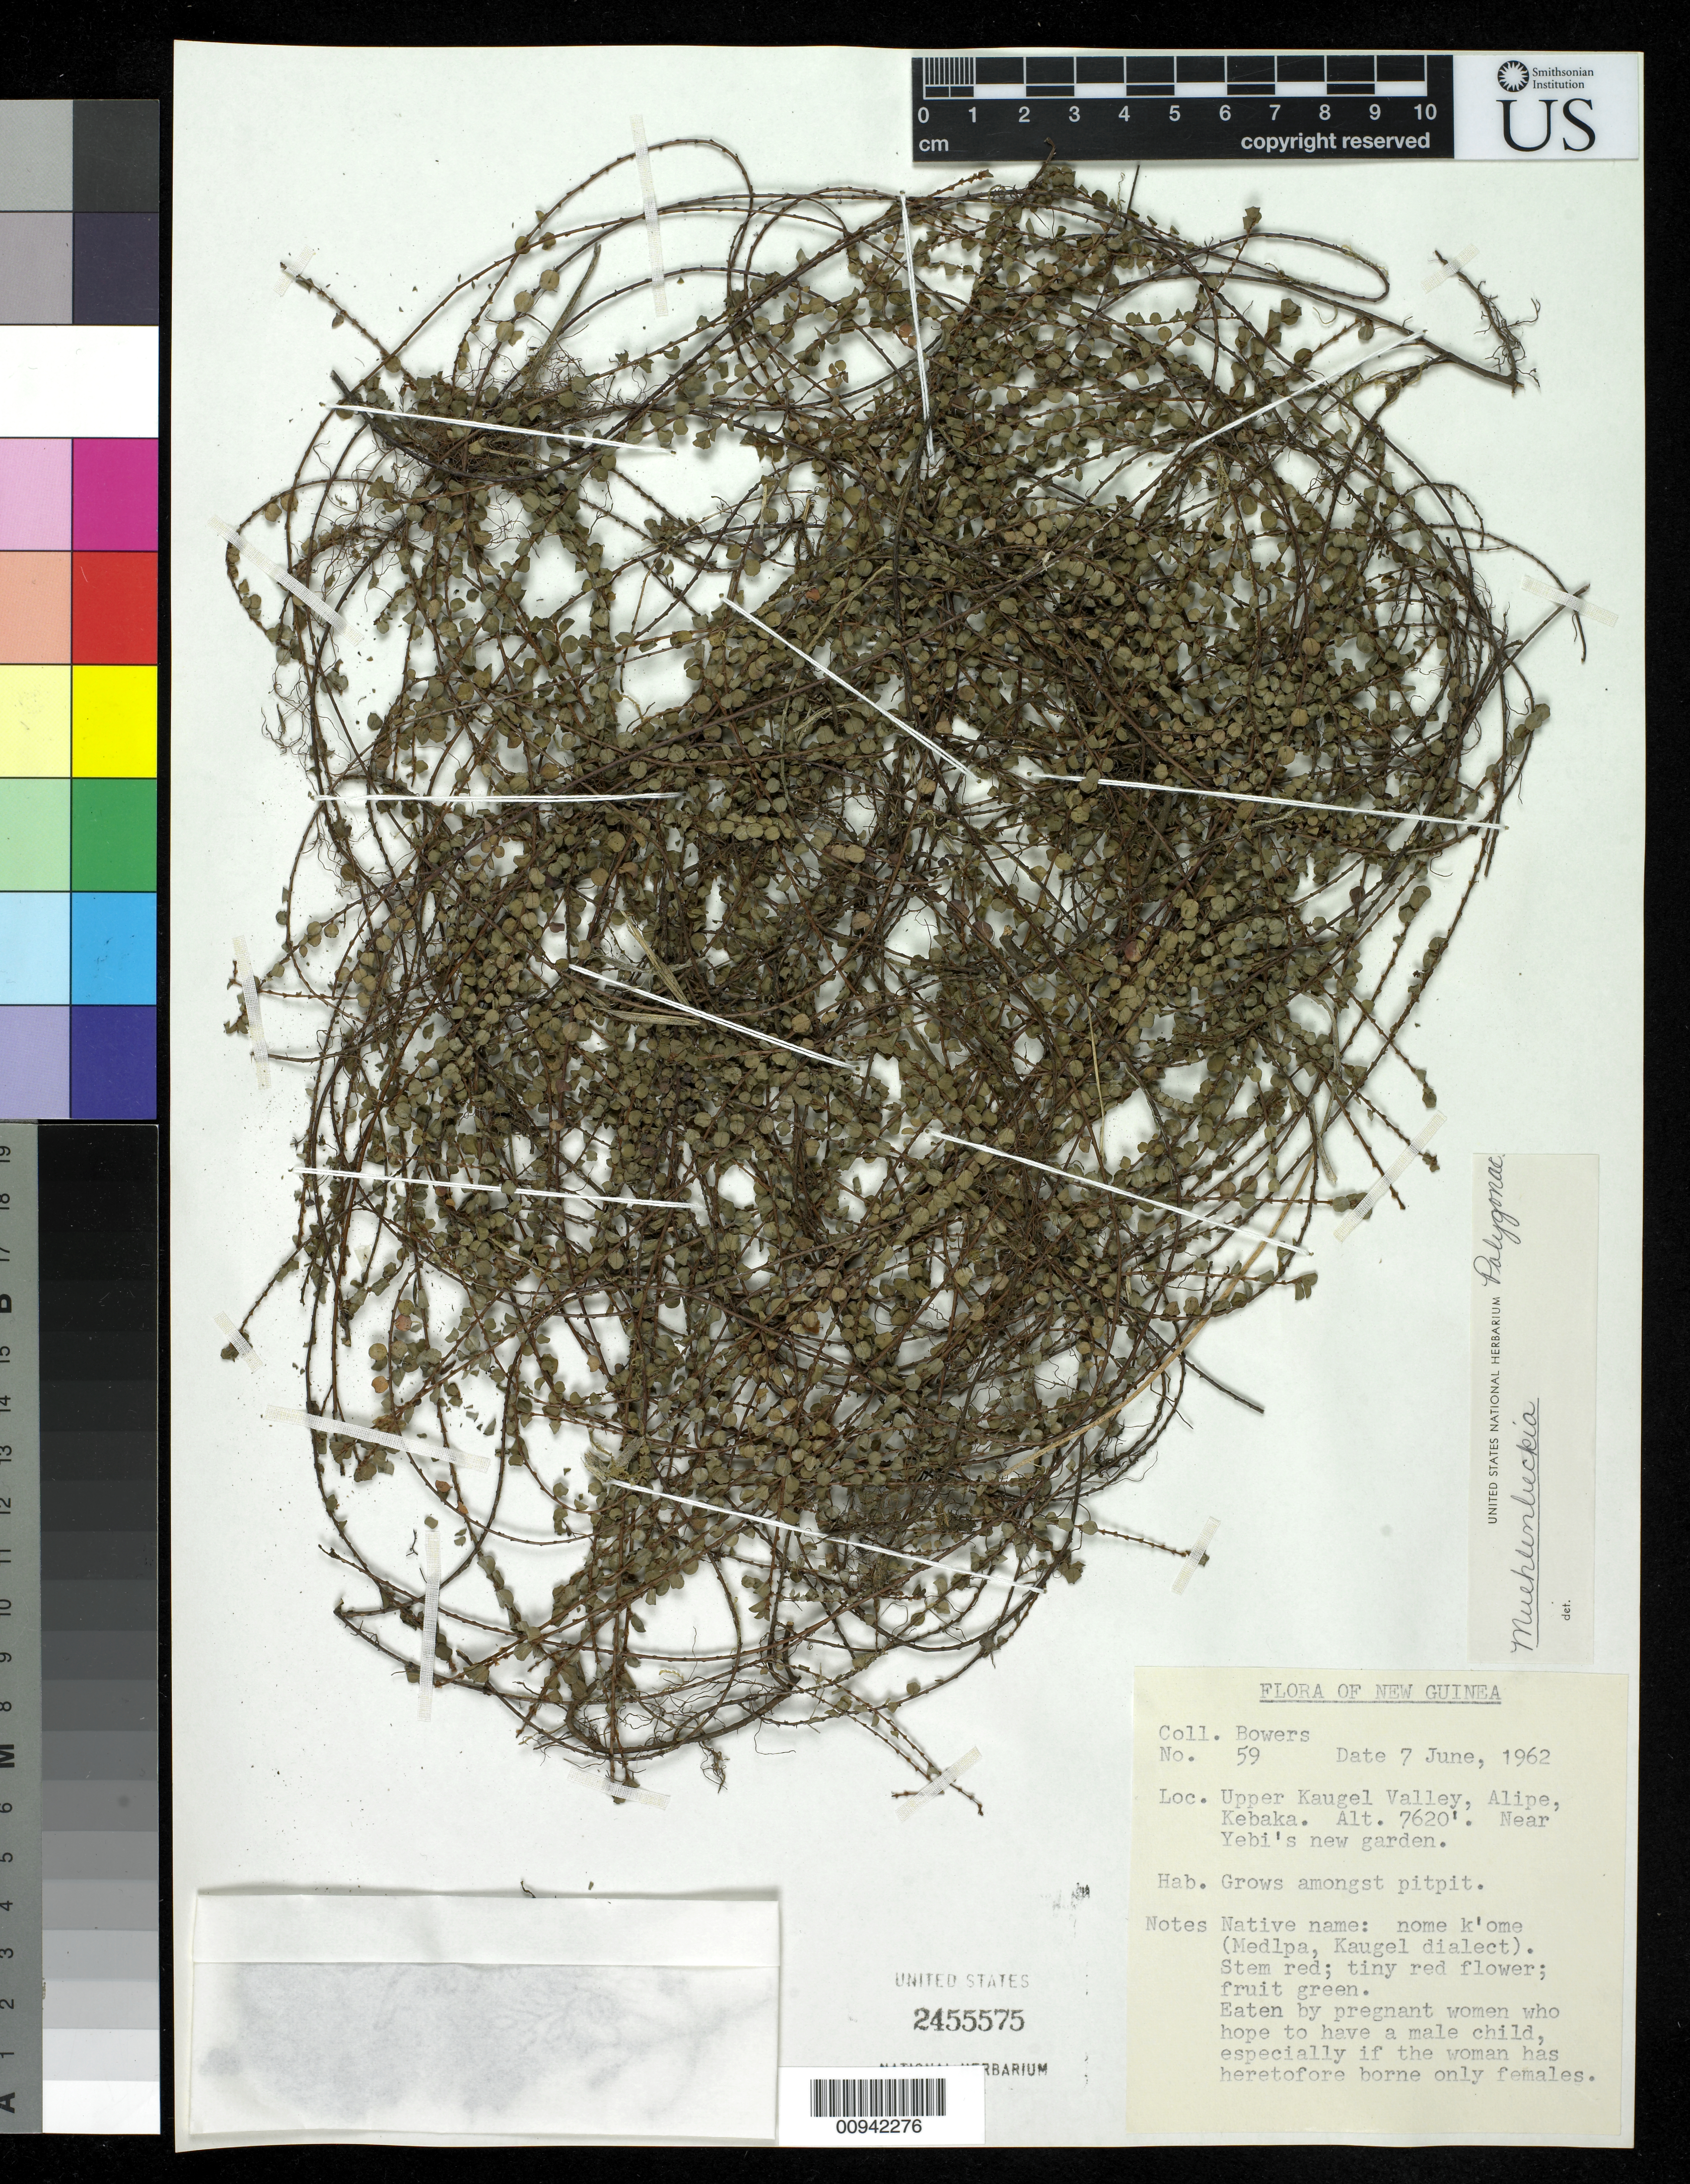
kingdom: Plantae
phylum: Tracheophyta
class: Magnoliopsida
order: Caryophyllales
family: Polygonaceae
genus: Muehlenbeckia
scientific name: Muehlenbeckia sp.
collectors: N. Bowers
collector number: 59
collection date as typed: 07 Jun 1962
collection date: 1962-06-07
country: Papua New Guinea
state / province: Western Highlands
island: New Guinea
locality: Upper Kaugel Vallen, Alipe, Kebaka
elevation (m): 2323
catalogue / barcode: US 2455575